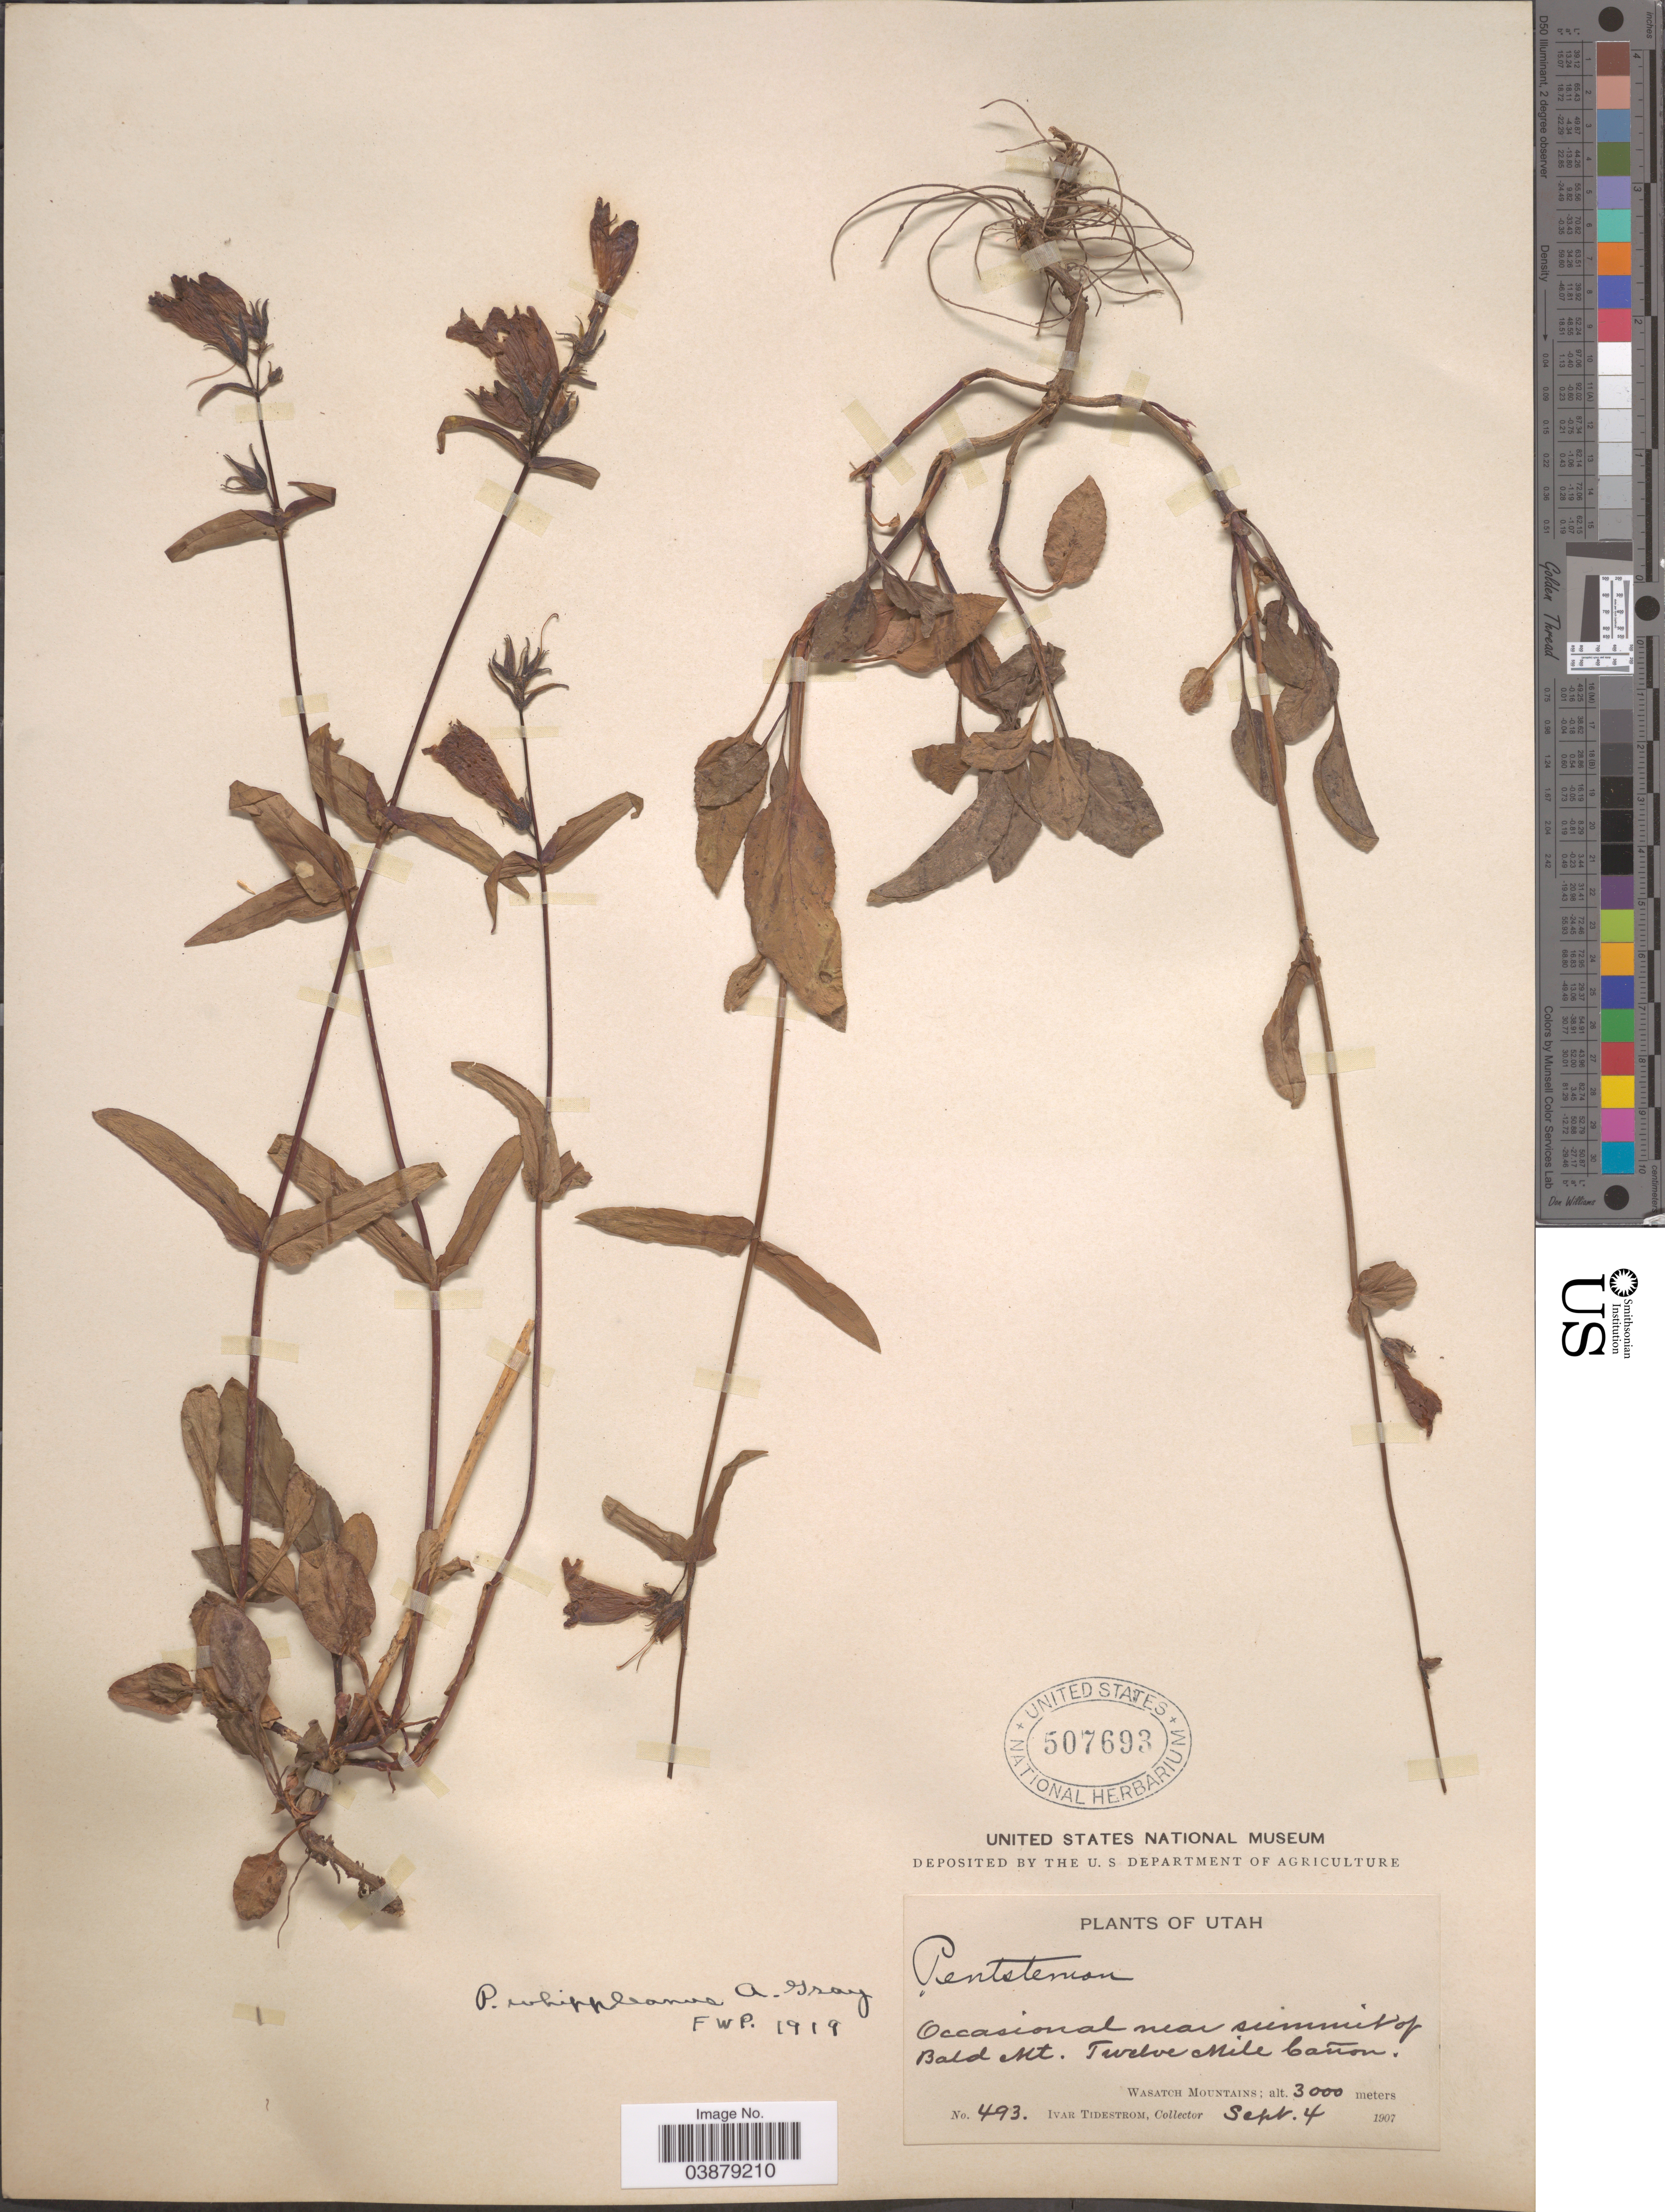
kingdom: Plantae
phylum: Tracheophyta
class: Magnoliopsida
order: Lamiales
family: Plantaginaceae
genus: Penstemon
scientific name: Penstemon whippleanus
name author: A. Gray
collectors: I. F. Tidestrom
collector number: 493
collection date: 1907-09-04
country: United States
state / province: Utah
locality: Occasional near summit of Bald Mt. Twelve Mile Cañon. Wasatch Mountains.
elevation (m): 3000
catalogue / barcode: US 507693